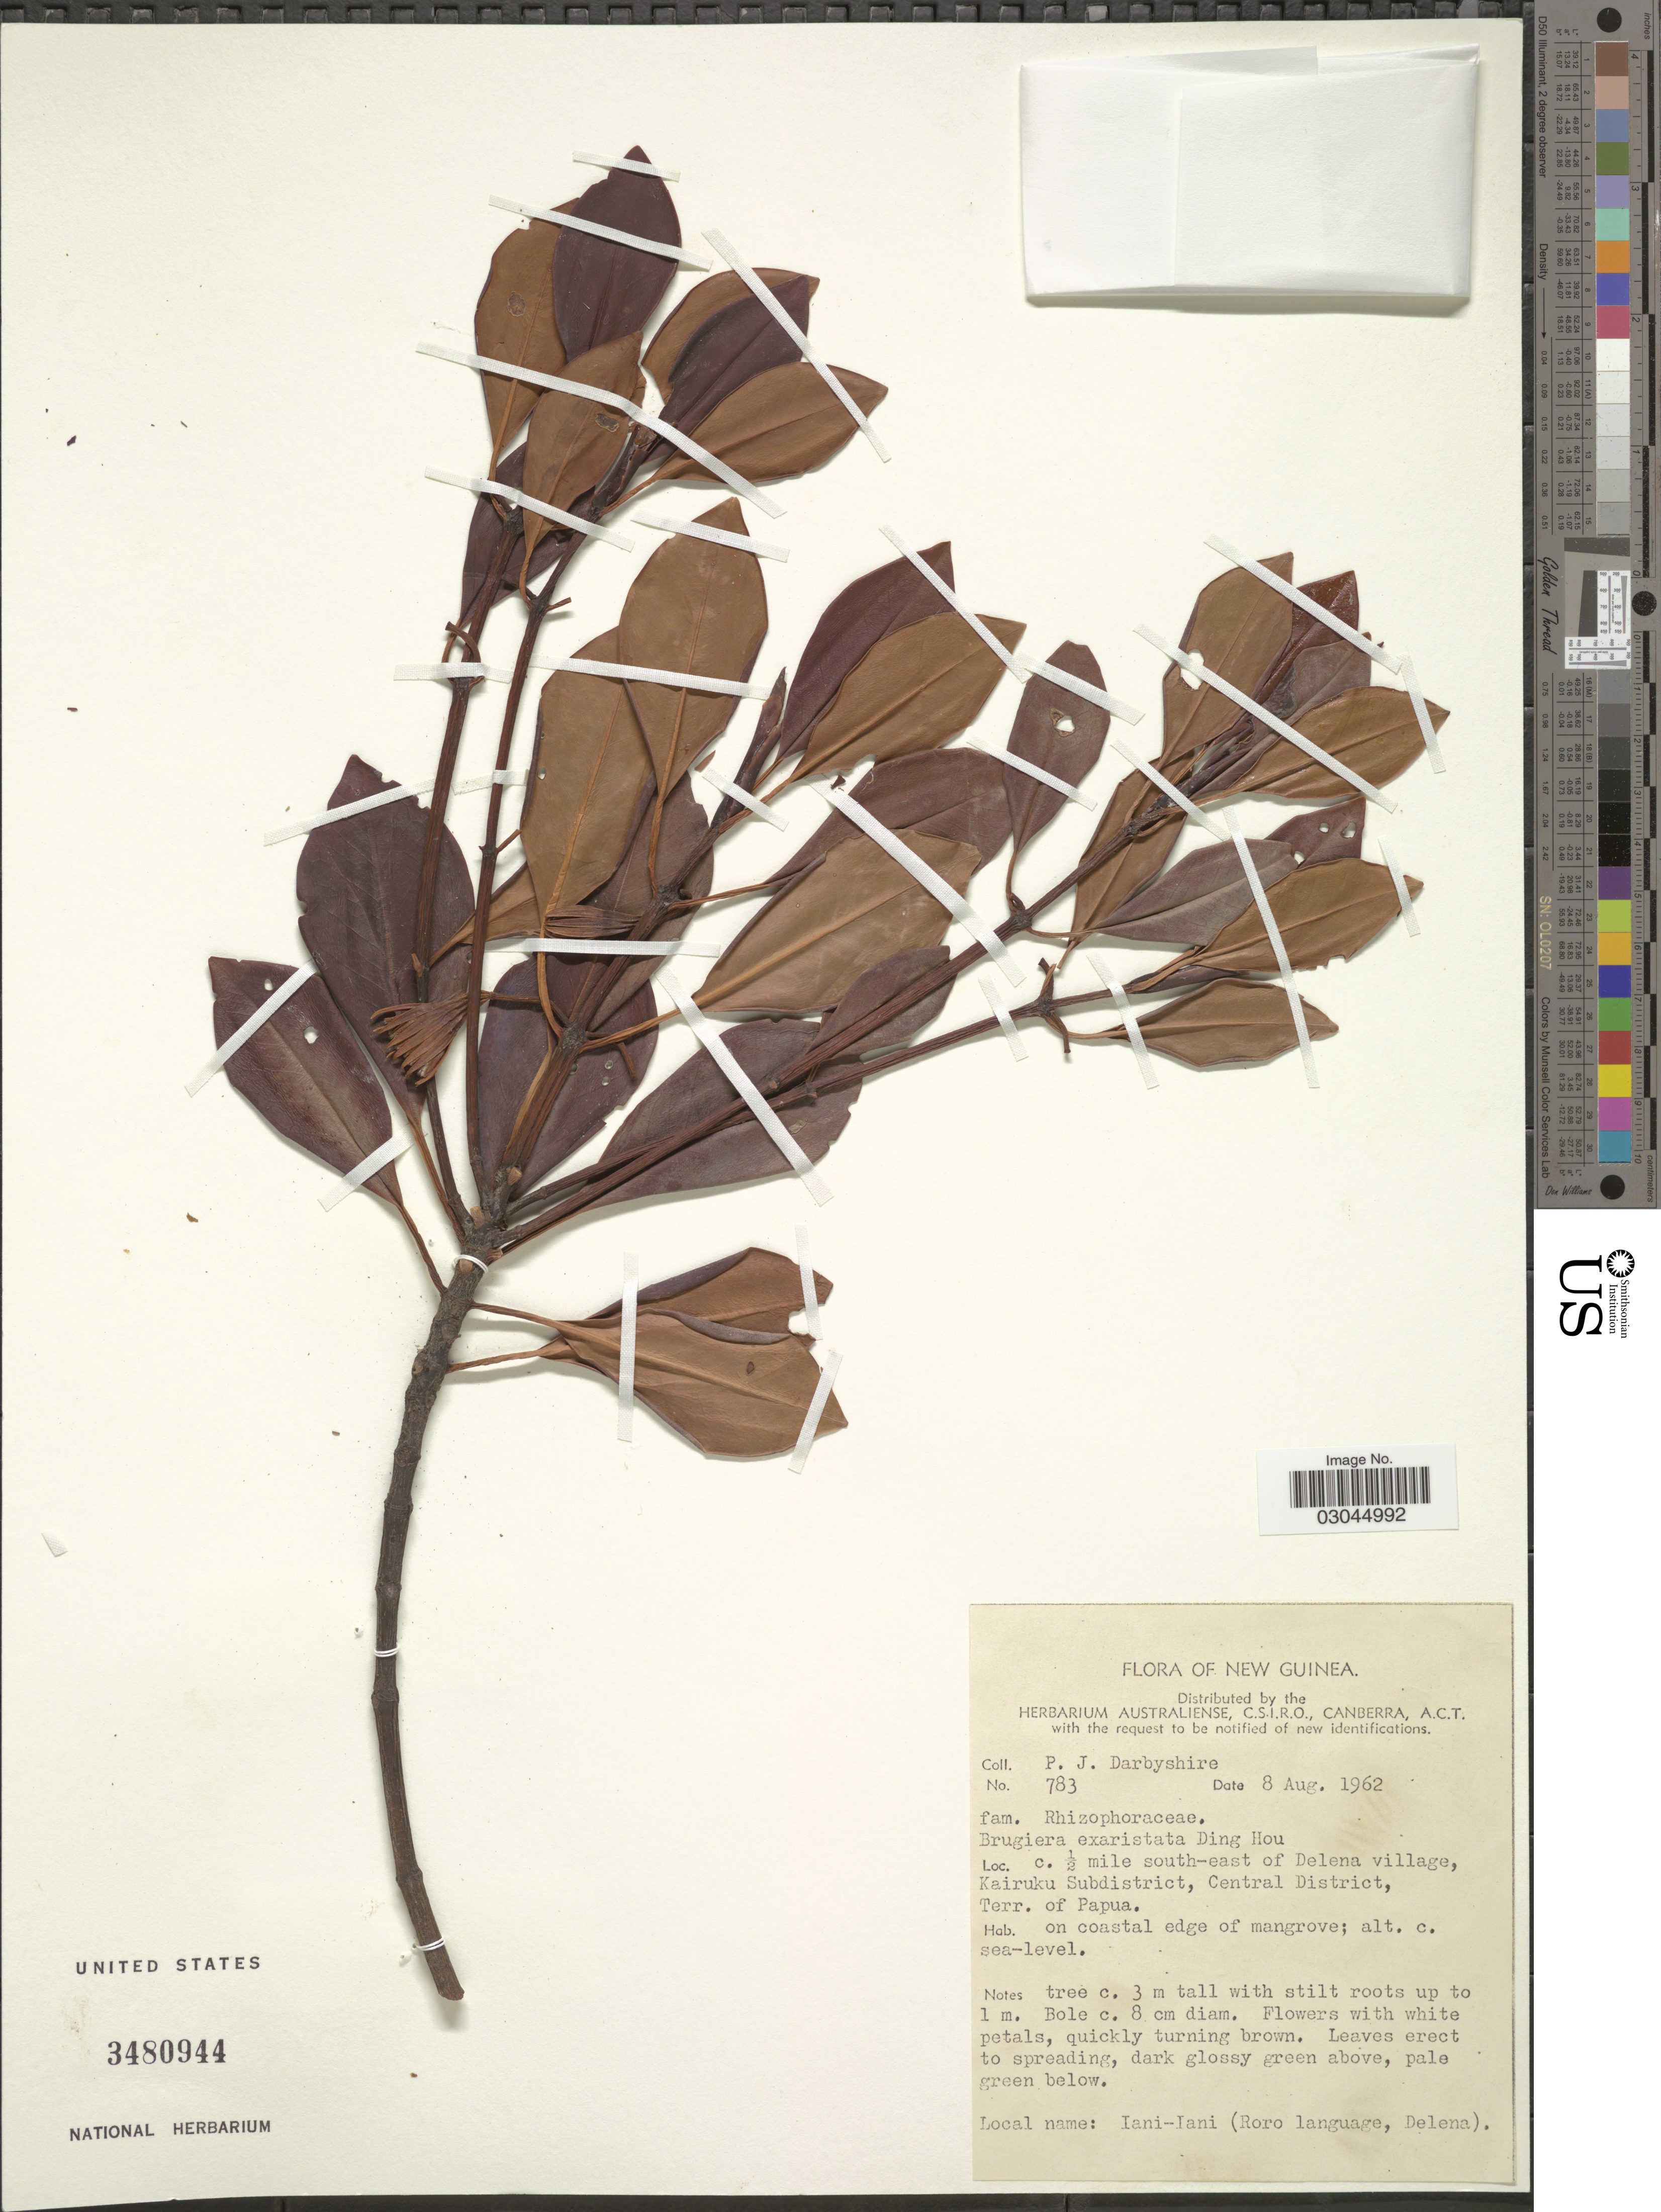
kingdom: Plantae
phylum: Tracheophyta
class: Magnoliopsida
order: Malpighiales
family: Rhizophoraceae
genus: Bruguiera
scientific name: Bruguiera exaristata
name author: Ding Hou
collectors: P. Darbyshire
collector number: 783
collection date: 1962-08-08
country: Papua New Guinea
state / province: Central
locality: New Guinea, c. ½ miles south-east of Delena village, Kairuku Subdistrict, Central District, Terr. of Papua.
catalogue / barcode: US 3480944